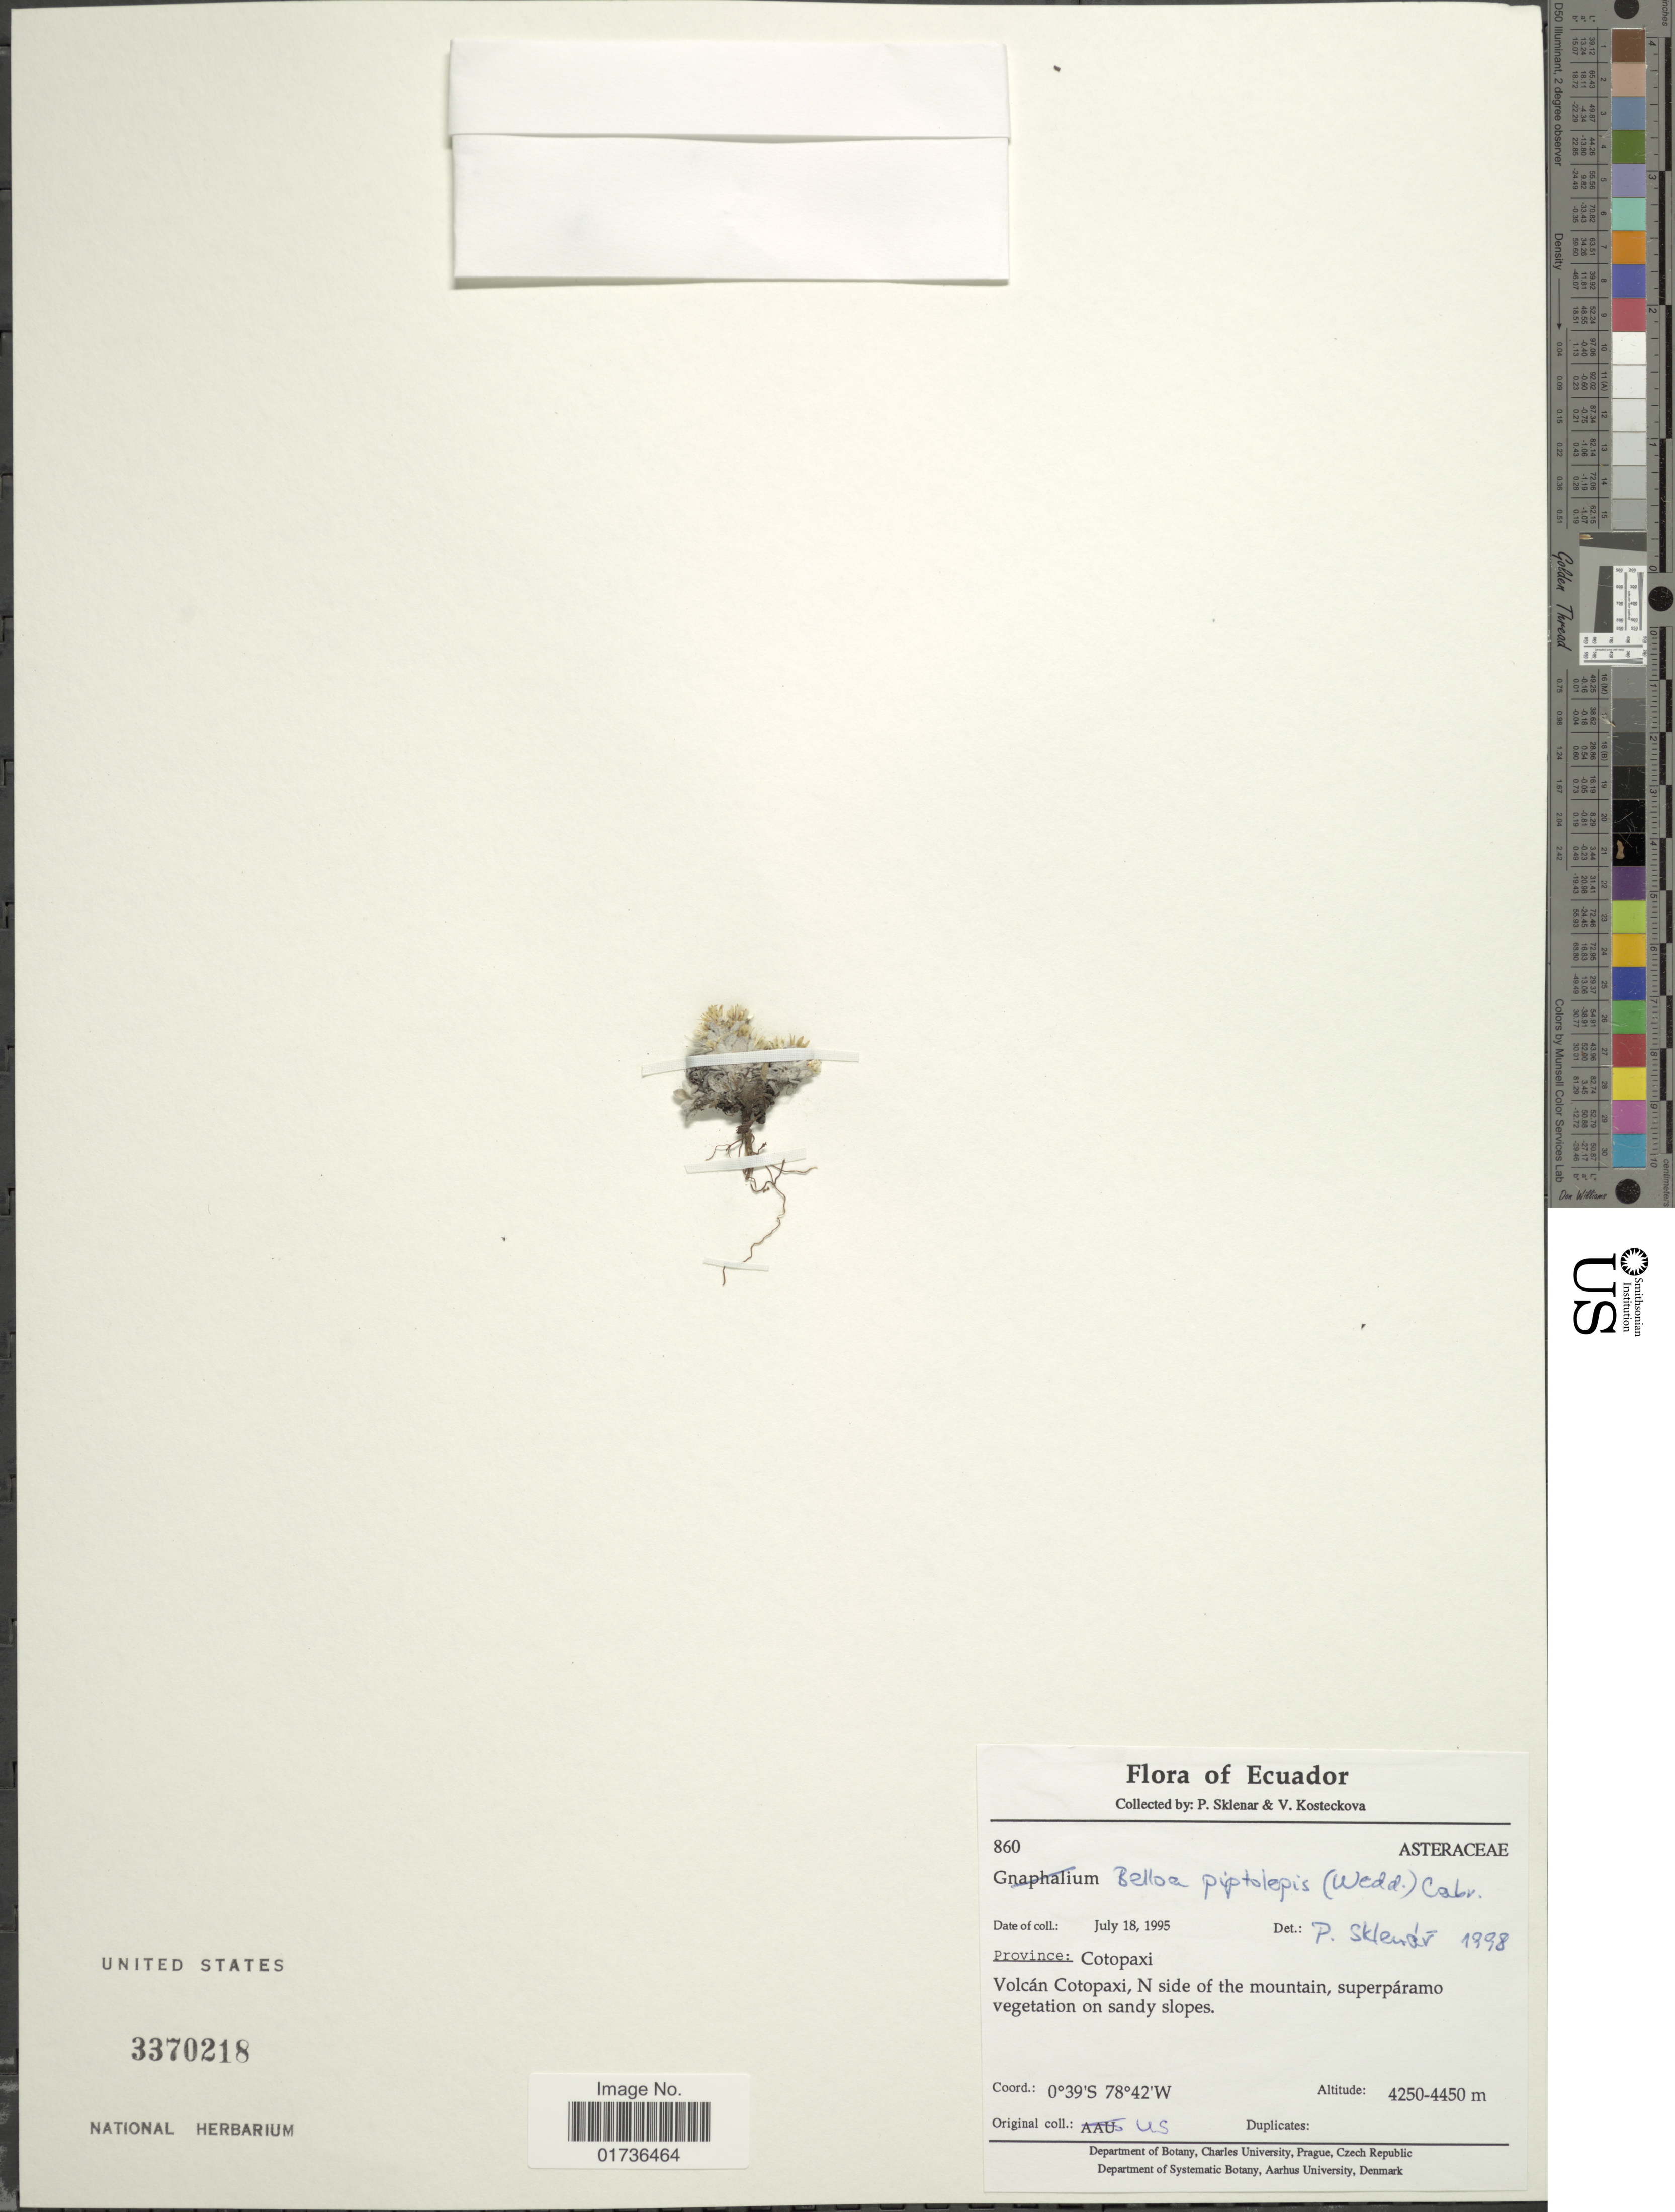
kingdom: Plantae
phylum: Tracheophyta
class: Magnoliopsida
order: Asterales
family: Asteraceae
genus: Mniodes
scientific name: Mniodes piptolepis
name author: (Wedd.) S.E. Freire et al.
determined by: Dillon, M. O.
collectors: P. Sklenár & V. Kosteckova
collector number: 860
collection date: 1995-07-18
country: Ecuador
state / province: Cotopaxi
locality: Volcán Cotopaxi, N side of the mountain, superpáramo vegetation on sandy slopes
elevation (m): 4250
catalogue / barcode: US 3370218